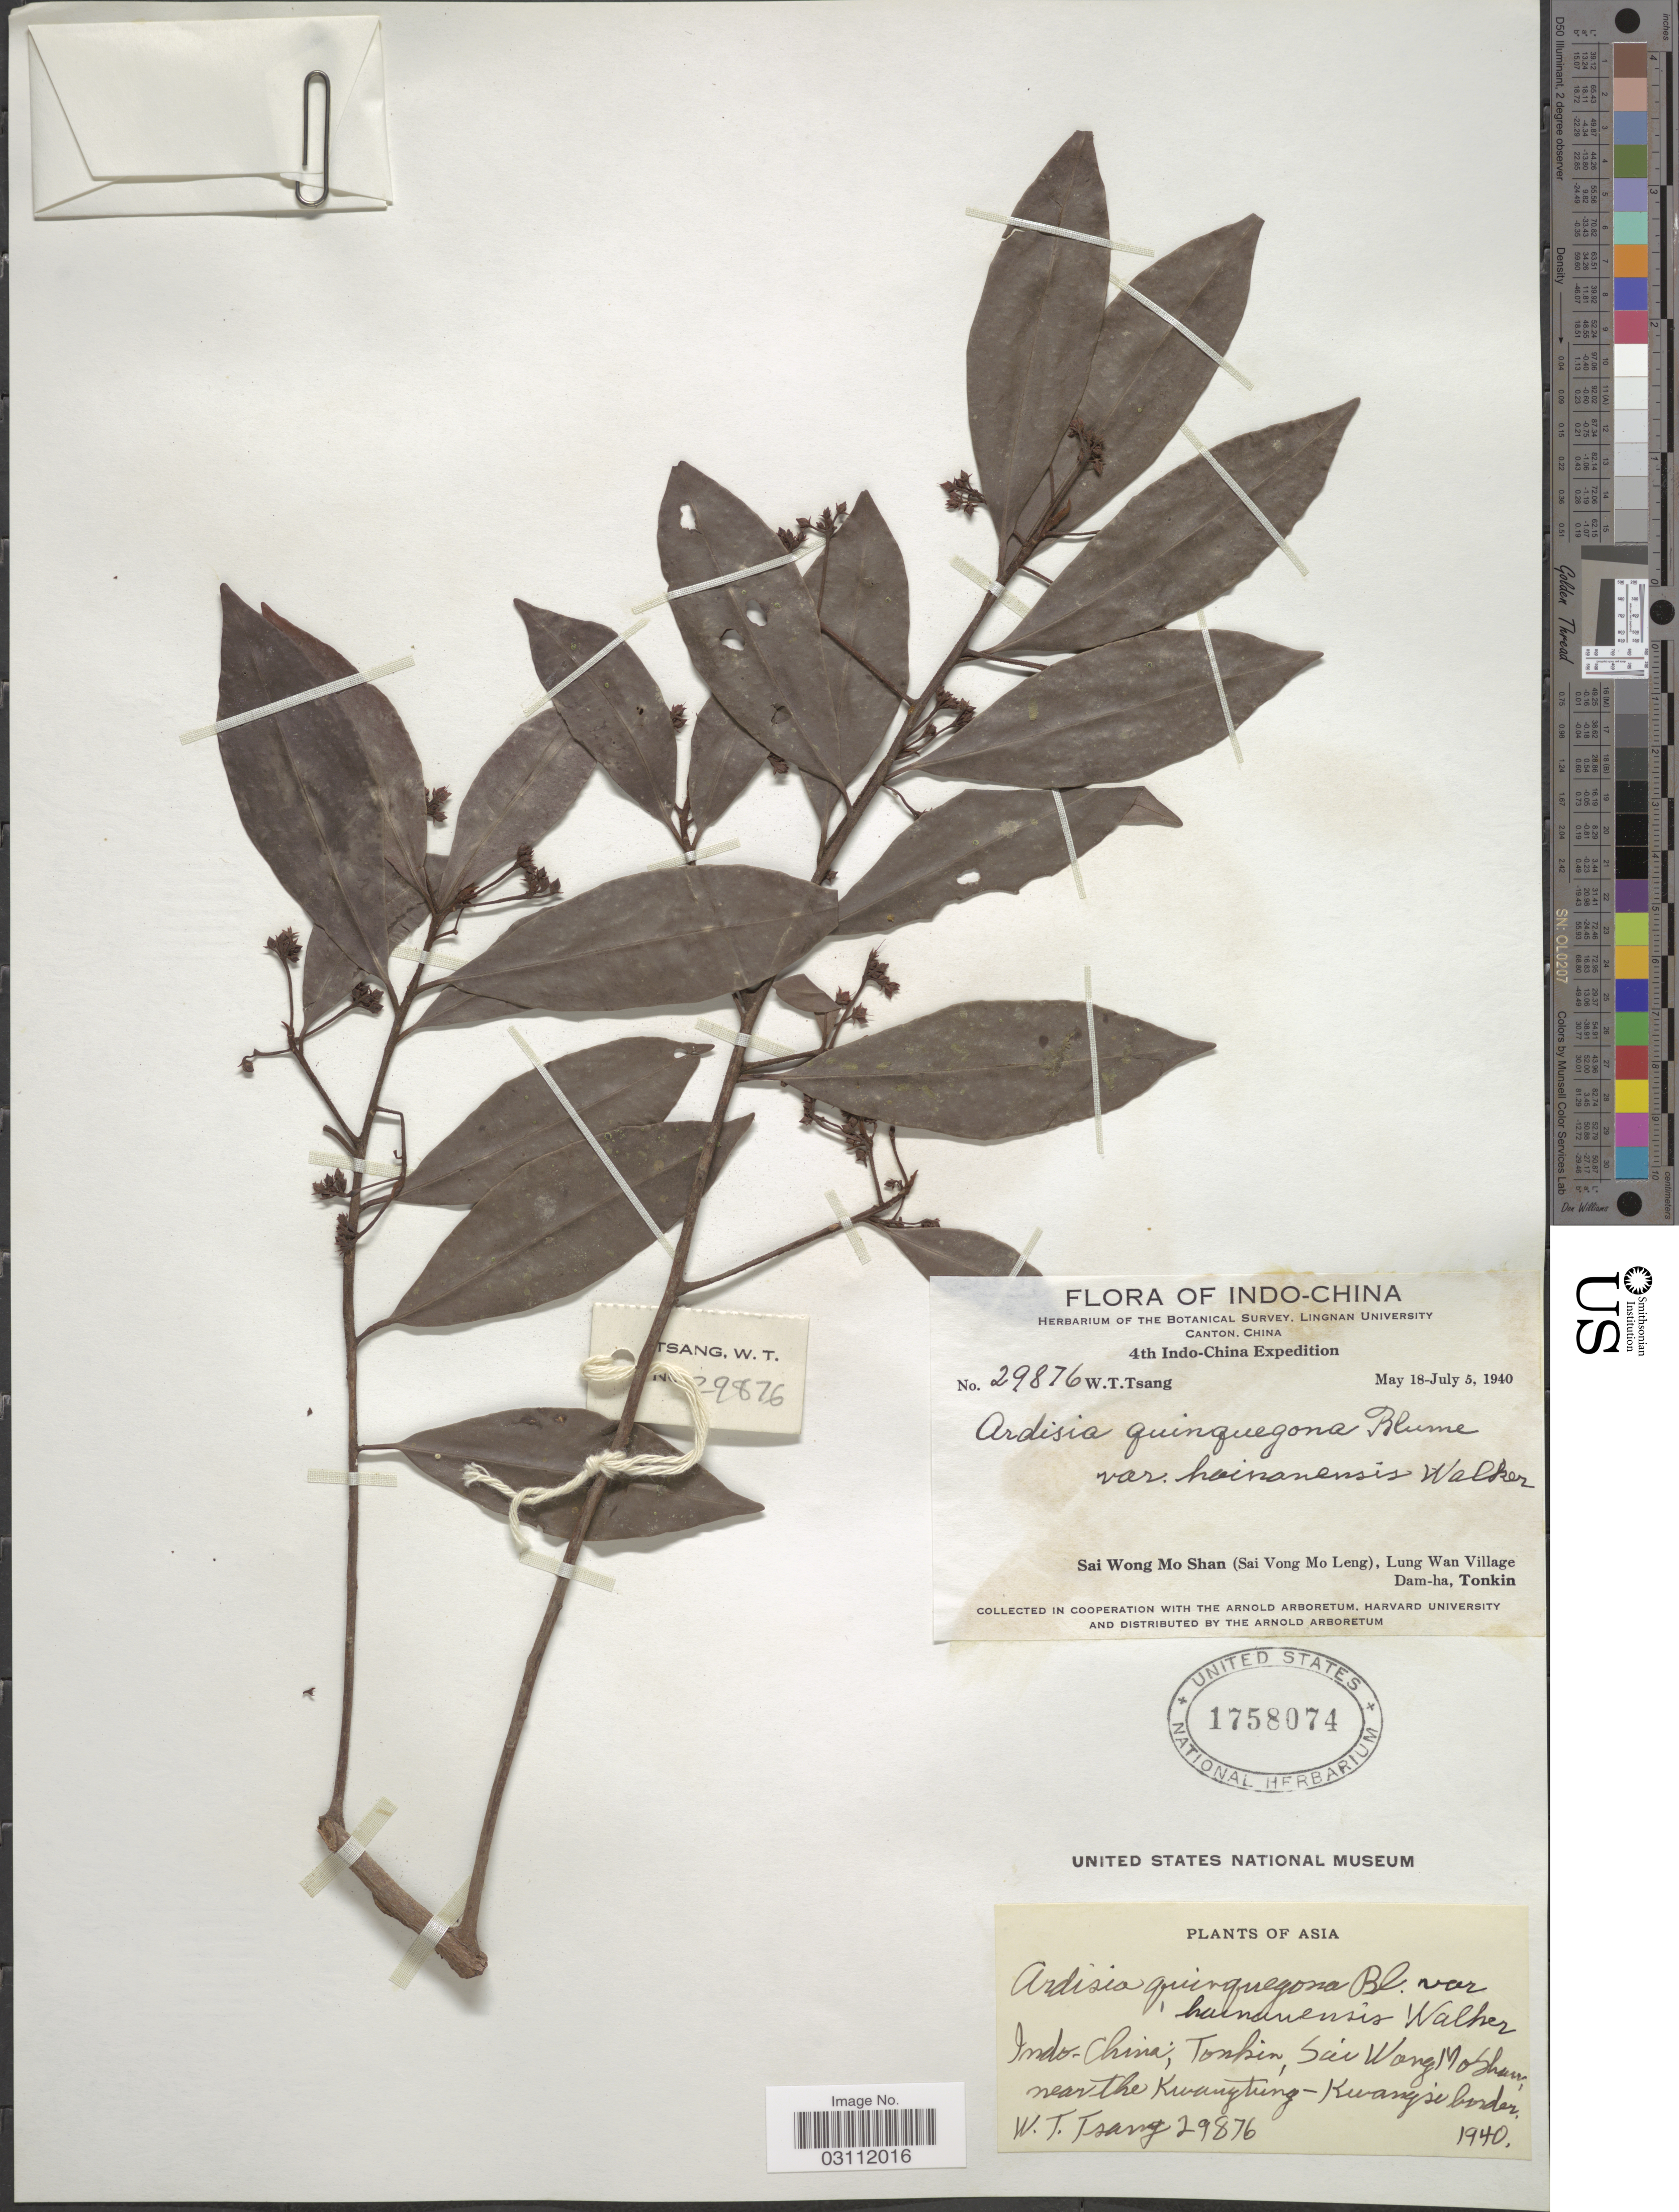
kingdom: Plantae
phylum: Tracheophyta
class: Magnoliopsida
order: Ericales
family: Primulaceae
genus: Ardisia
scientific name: Ardisia quinquegona var. hainanensis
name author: E. Walker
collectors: W. T. Tsang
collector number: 29876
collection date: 1940-05-18/1940-07-05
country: Vietnam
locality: Indo-China, Sai Wong Mo Shan (Sai Vong Mo Leng), Lung Wan Village, Dam-ha, Tonkin, near the Kwangtung-Kwangsi border.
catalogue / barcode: US 1758074